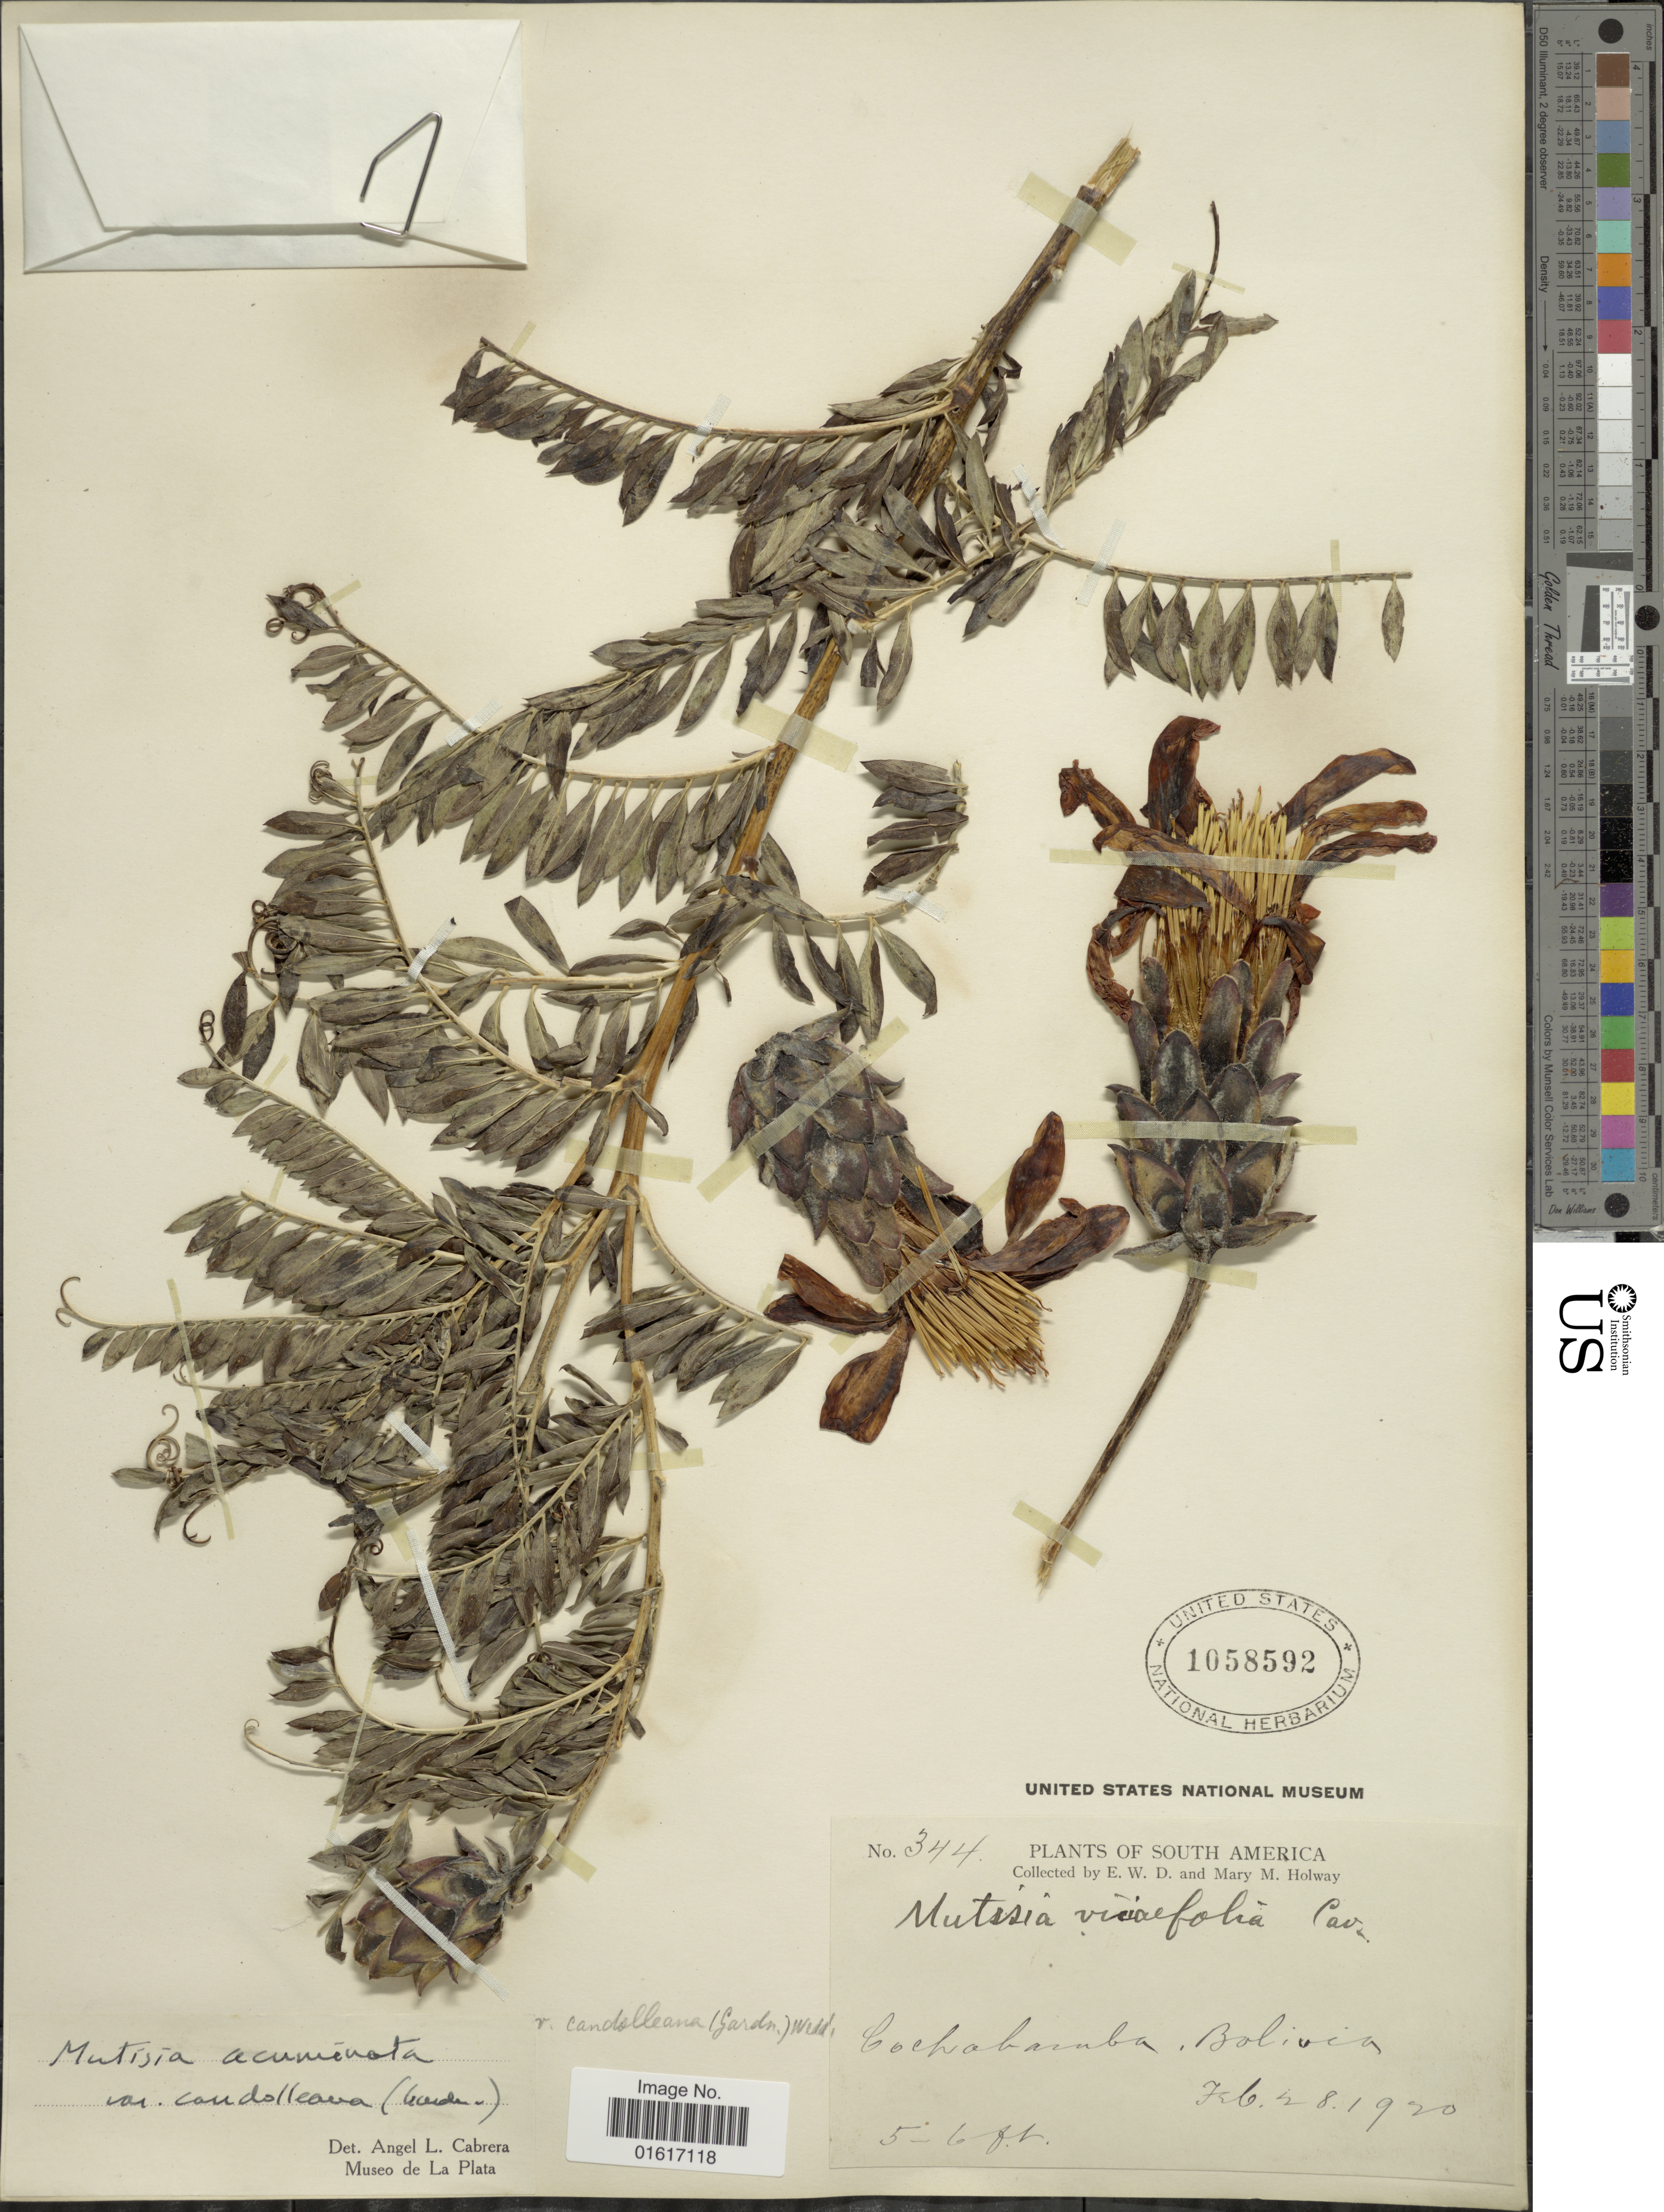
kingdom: Plantae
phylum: Tracheophyta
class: Magnoliopsida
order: Asterales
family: Asteraceae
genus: Mutisia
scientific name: Mutisia acuminata var. candolleana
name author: (Fielding & Gardner) Cabrera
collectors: E. W. D. Holway & M. M. Holway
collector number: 344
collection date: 1920-02-28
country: Bolivia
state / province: Cochabamba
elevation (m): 2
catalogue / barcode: US 1058592